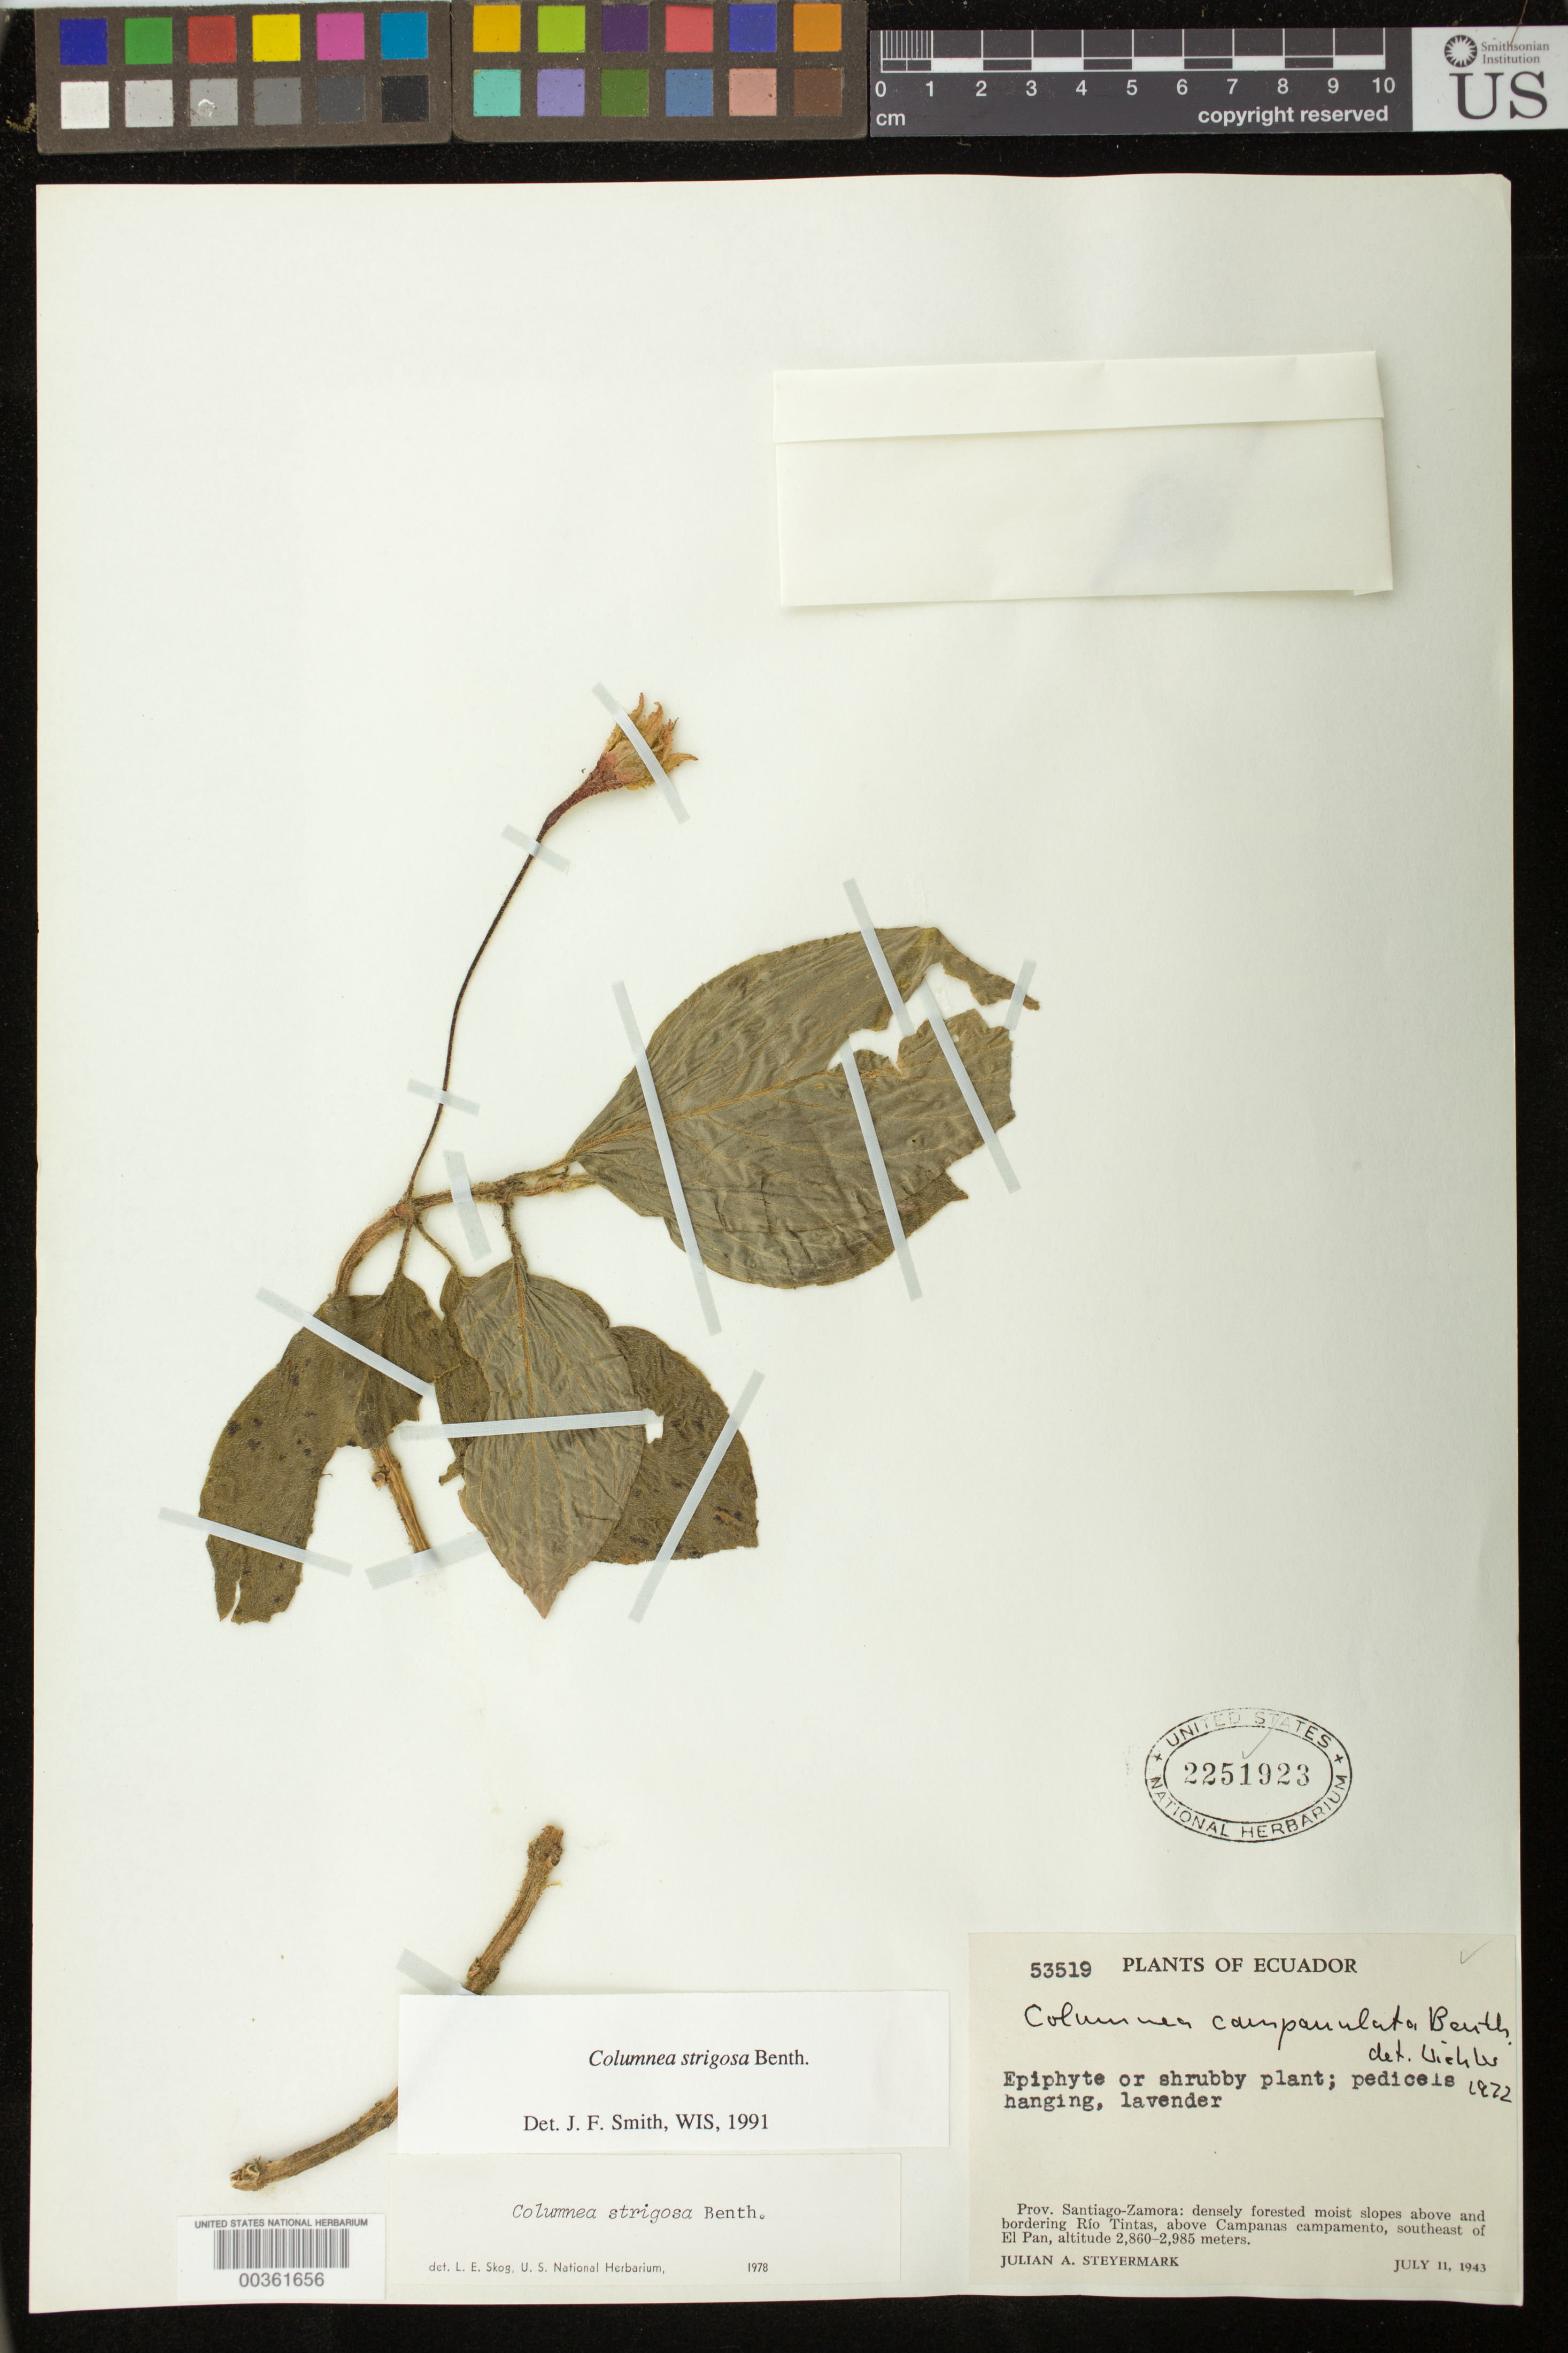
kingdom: Plantae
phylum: Tracheophyta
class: Magnoliopsida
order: Lamiales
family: Gesneriaceae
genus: Columnea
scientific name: Columnea strigosa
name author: Benth.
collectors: J. Steyermark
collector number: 53519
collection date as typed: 11 Jul 1943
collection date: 1943-07-11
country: Ecuador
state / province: Morona-Santiago / Zamora-Chinchipe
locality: Above and bordering Rio Tintas, above Campanas Campamento, SE of El Pan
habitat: Densely forested moist slopes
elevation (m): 2860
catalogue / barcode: US 2251923